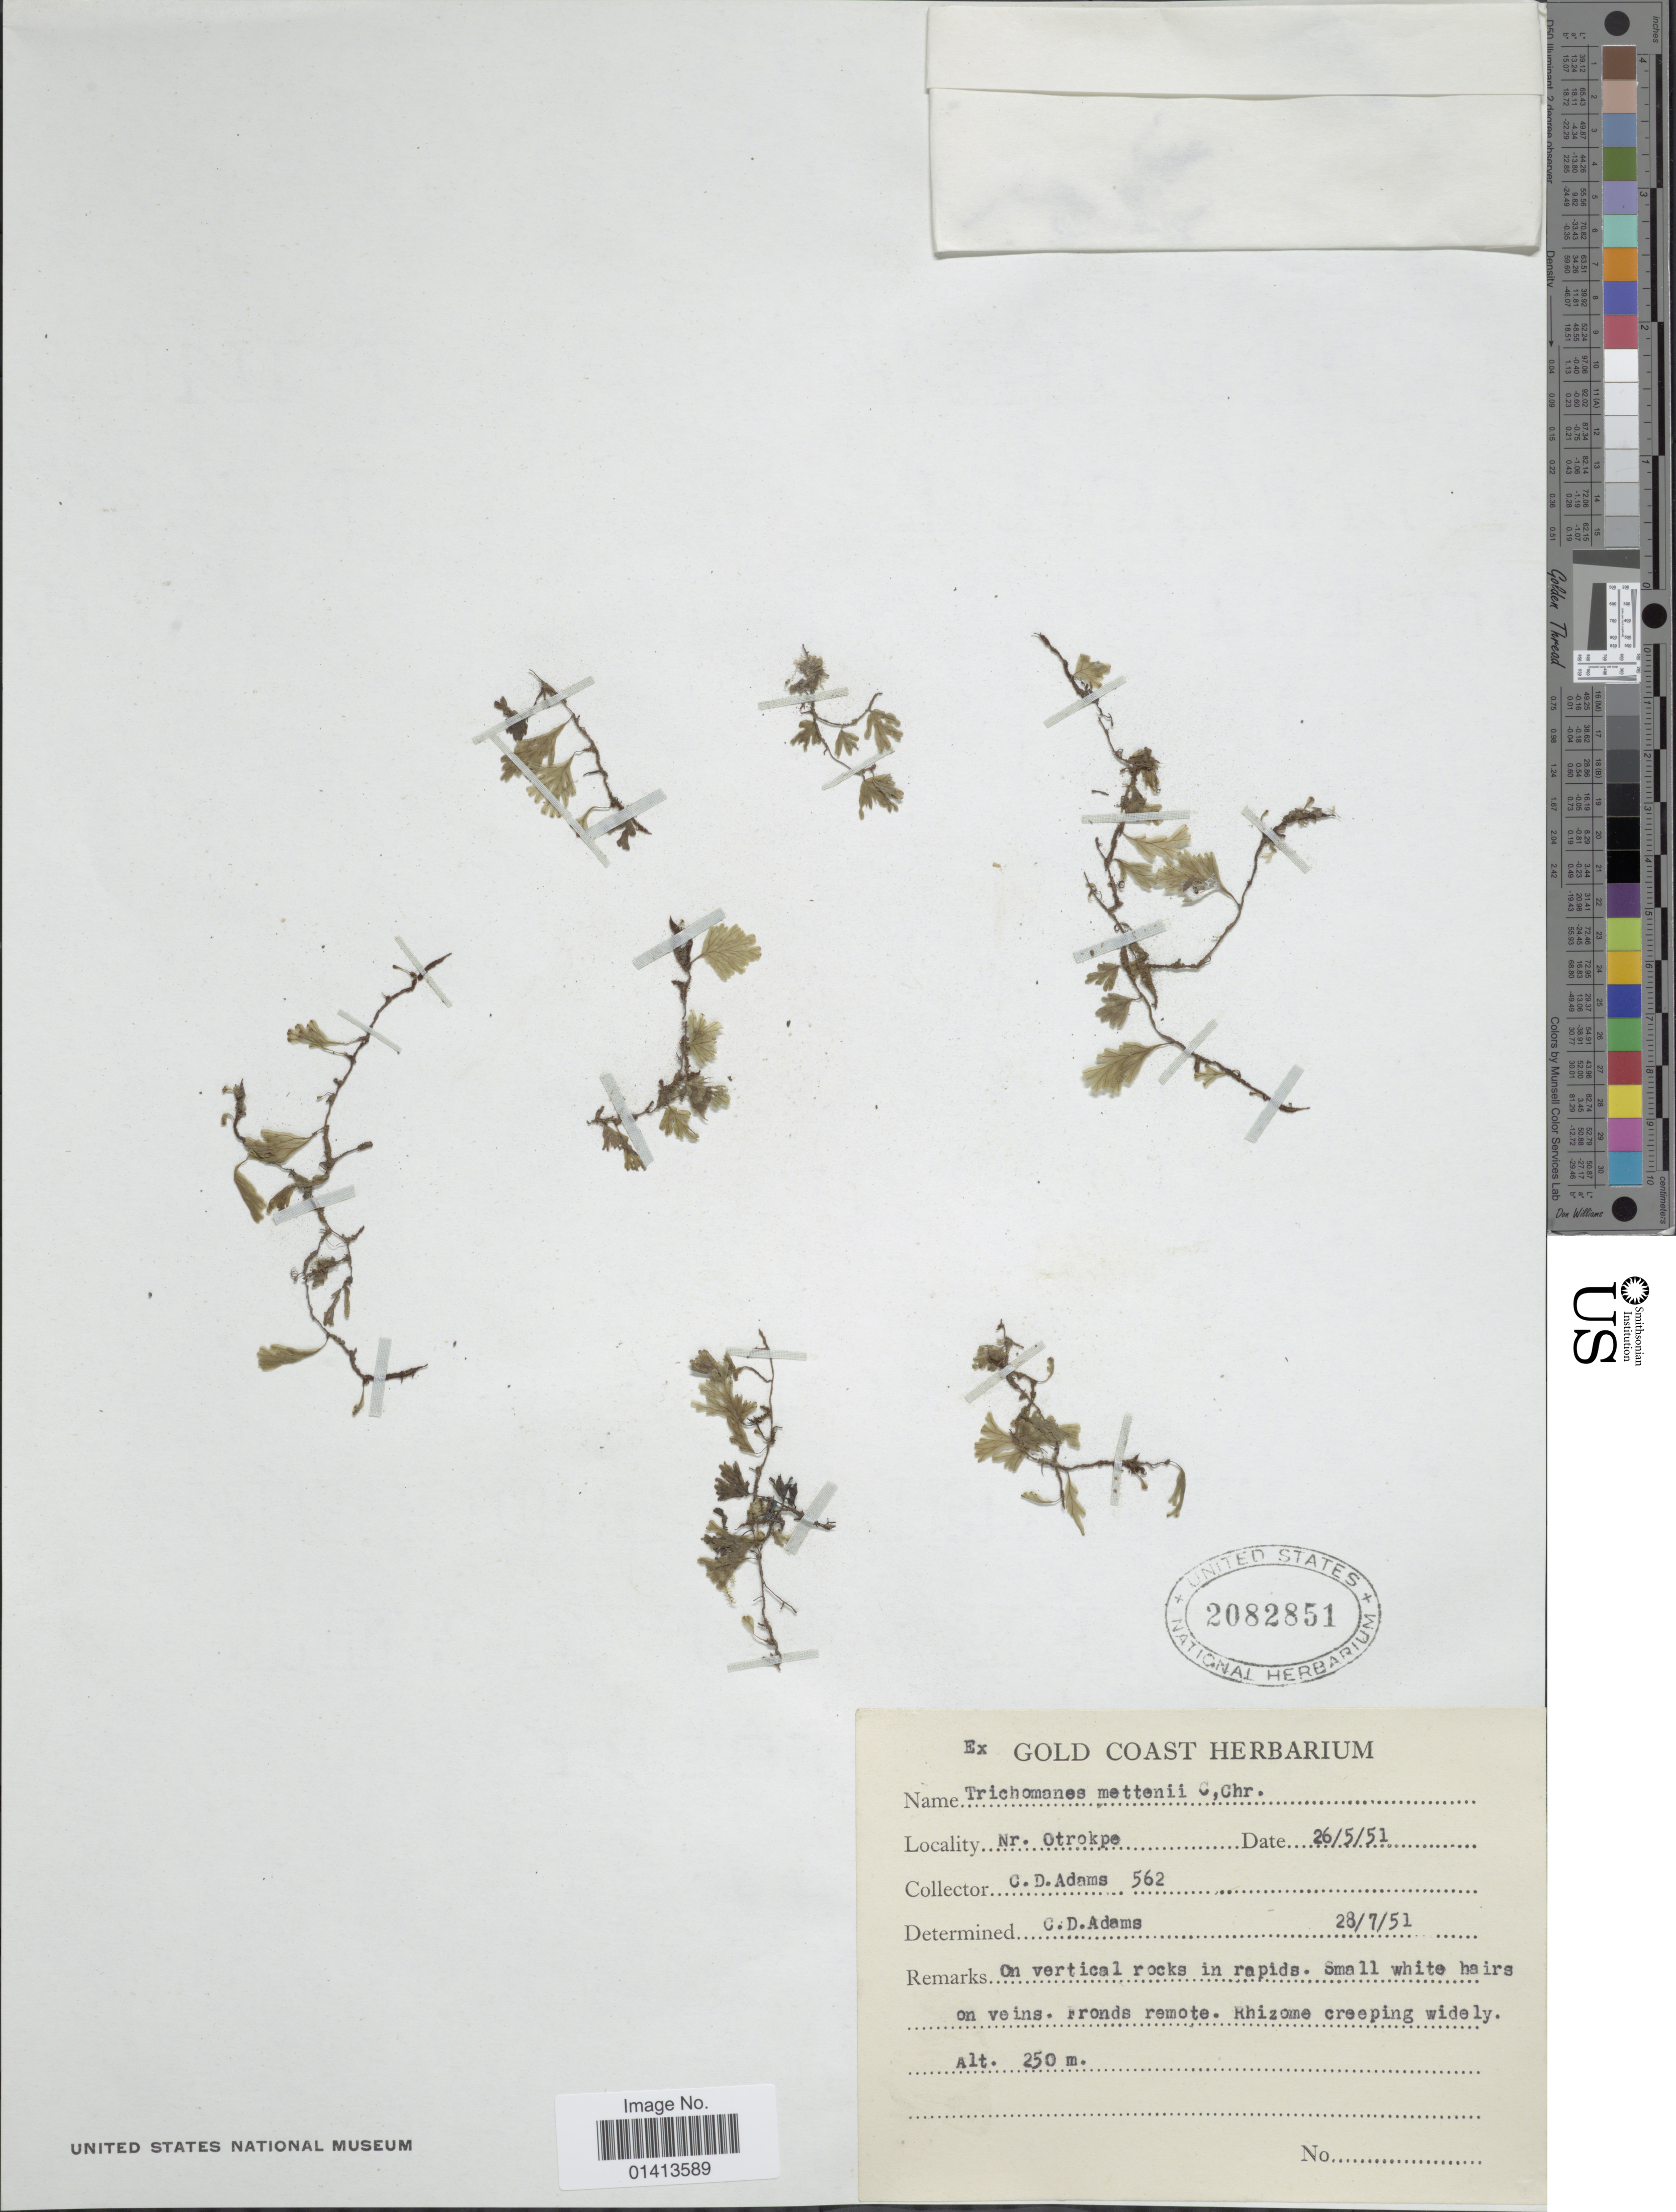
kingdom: Plantae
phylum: Tracheophyta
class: Polypodiopsida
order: Hymenophyllales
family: Hymenophyllaceae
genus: Crepidomanes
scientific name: Crepidomanes mettenii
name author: (C. Chr.) Ebihara & Dubuisson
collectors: C. D. Adams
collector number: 562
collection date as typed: Transcribed d/m/y: 26/5/51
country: Ghana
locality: Nr. Otrokpe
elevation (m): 250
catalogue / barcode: US 2082851